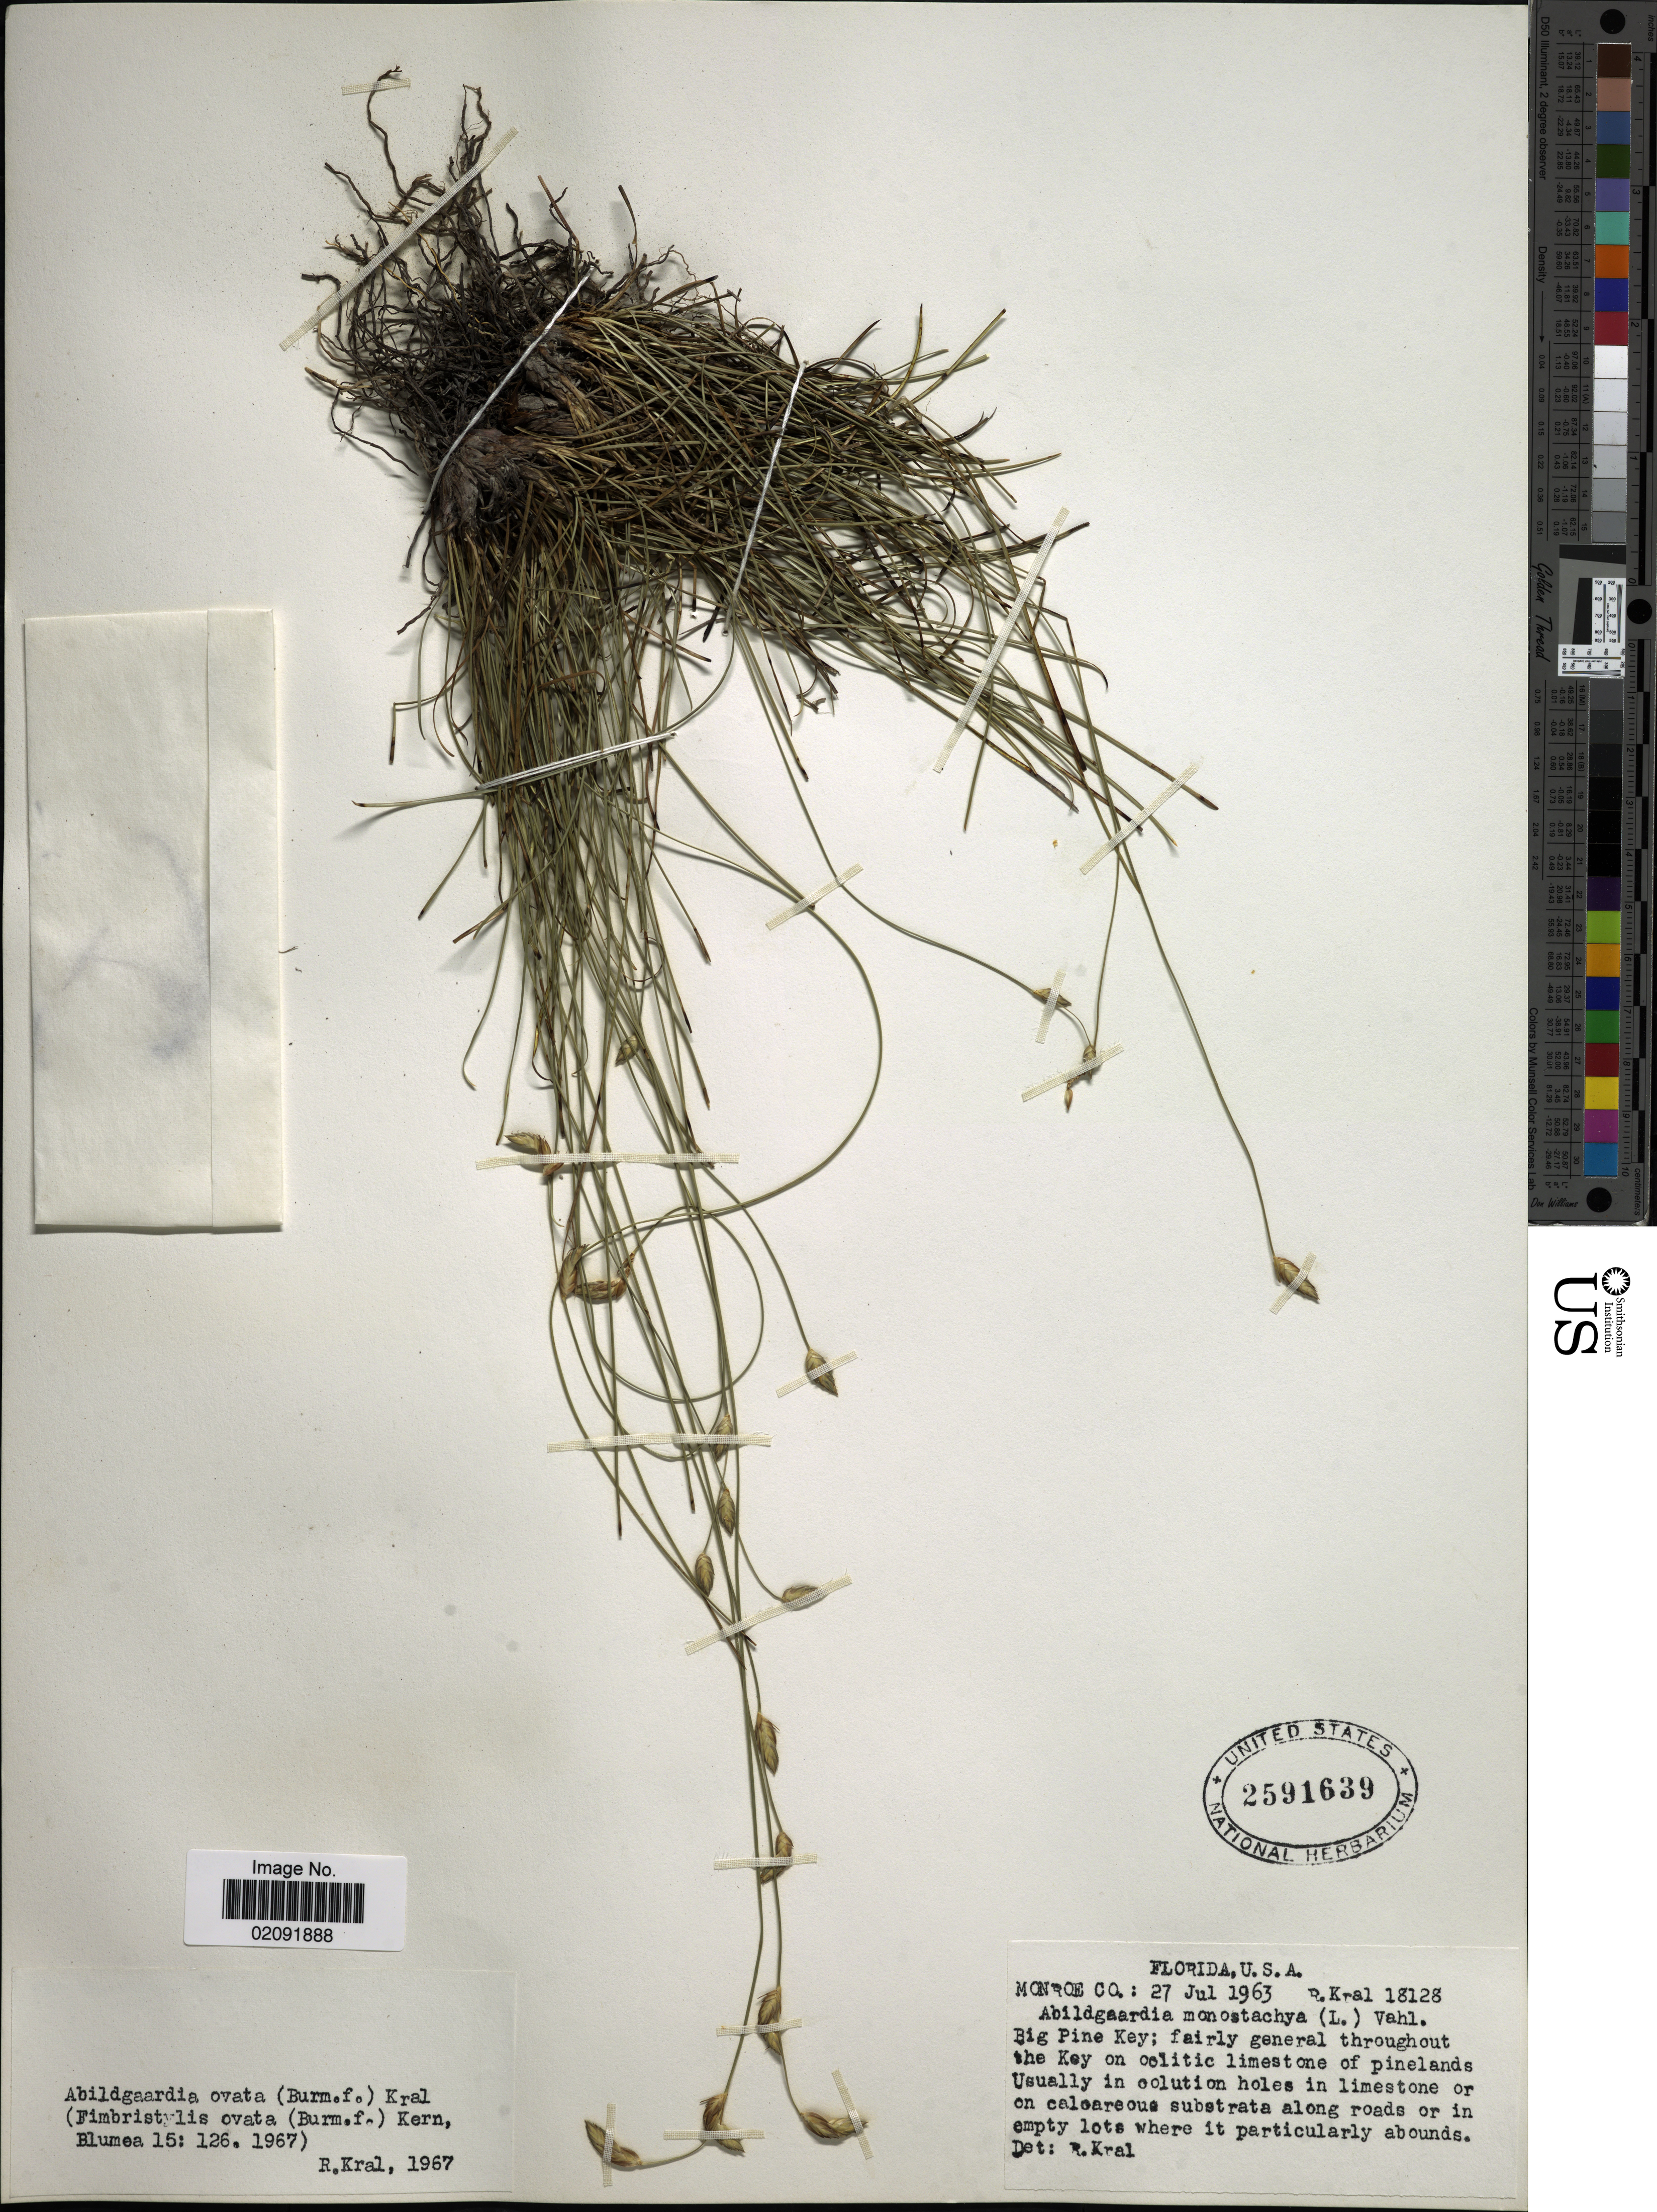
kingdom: Plantae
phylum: Tracheophyta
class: Liliopsida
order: Poales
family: Cyperaceae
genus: Abildgaardia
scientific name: Abildgaardia ovata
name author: (Burm. f.) Kral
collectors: R. Kral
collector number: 18128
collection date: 1963-07-27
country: United States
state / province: Florida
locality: Monroe Co; Big Pine Key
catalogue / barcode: US 2591639